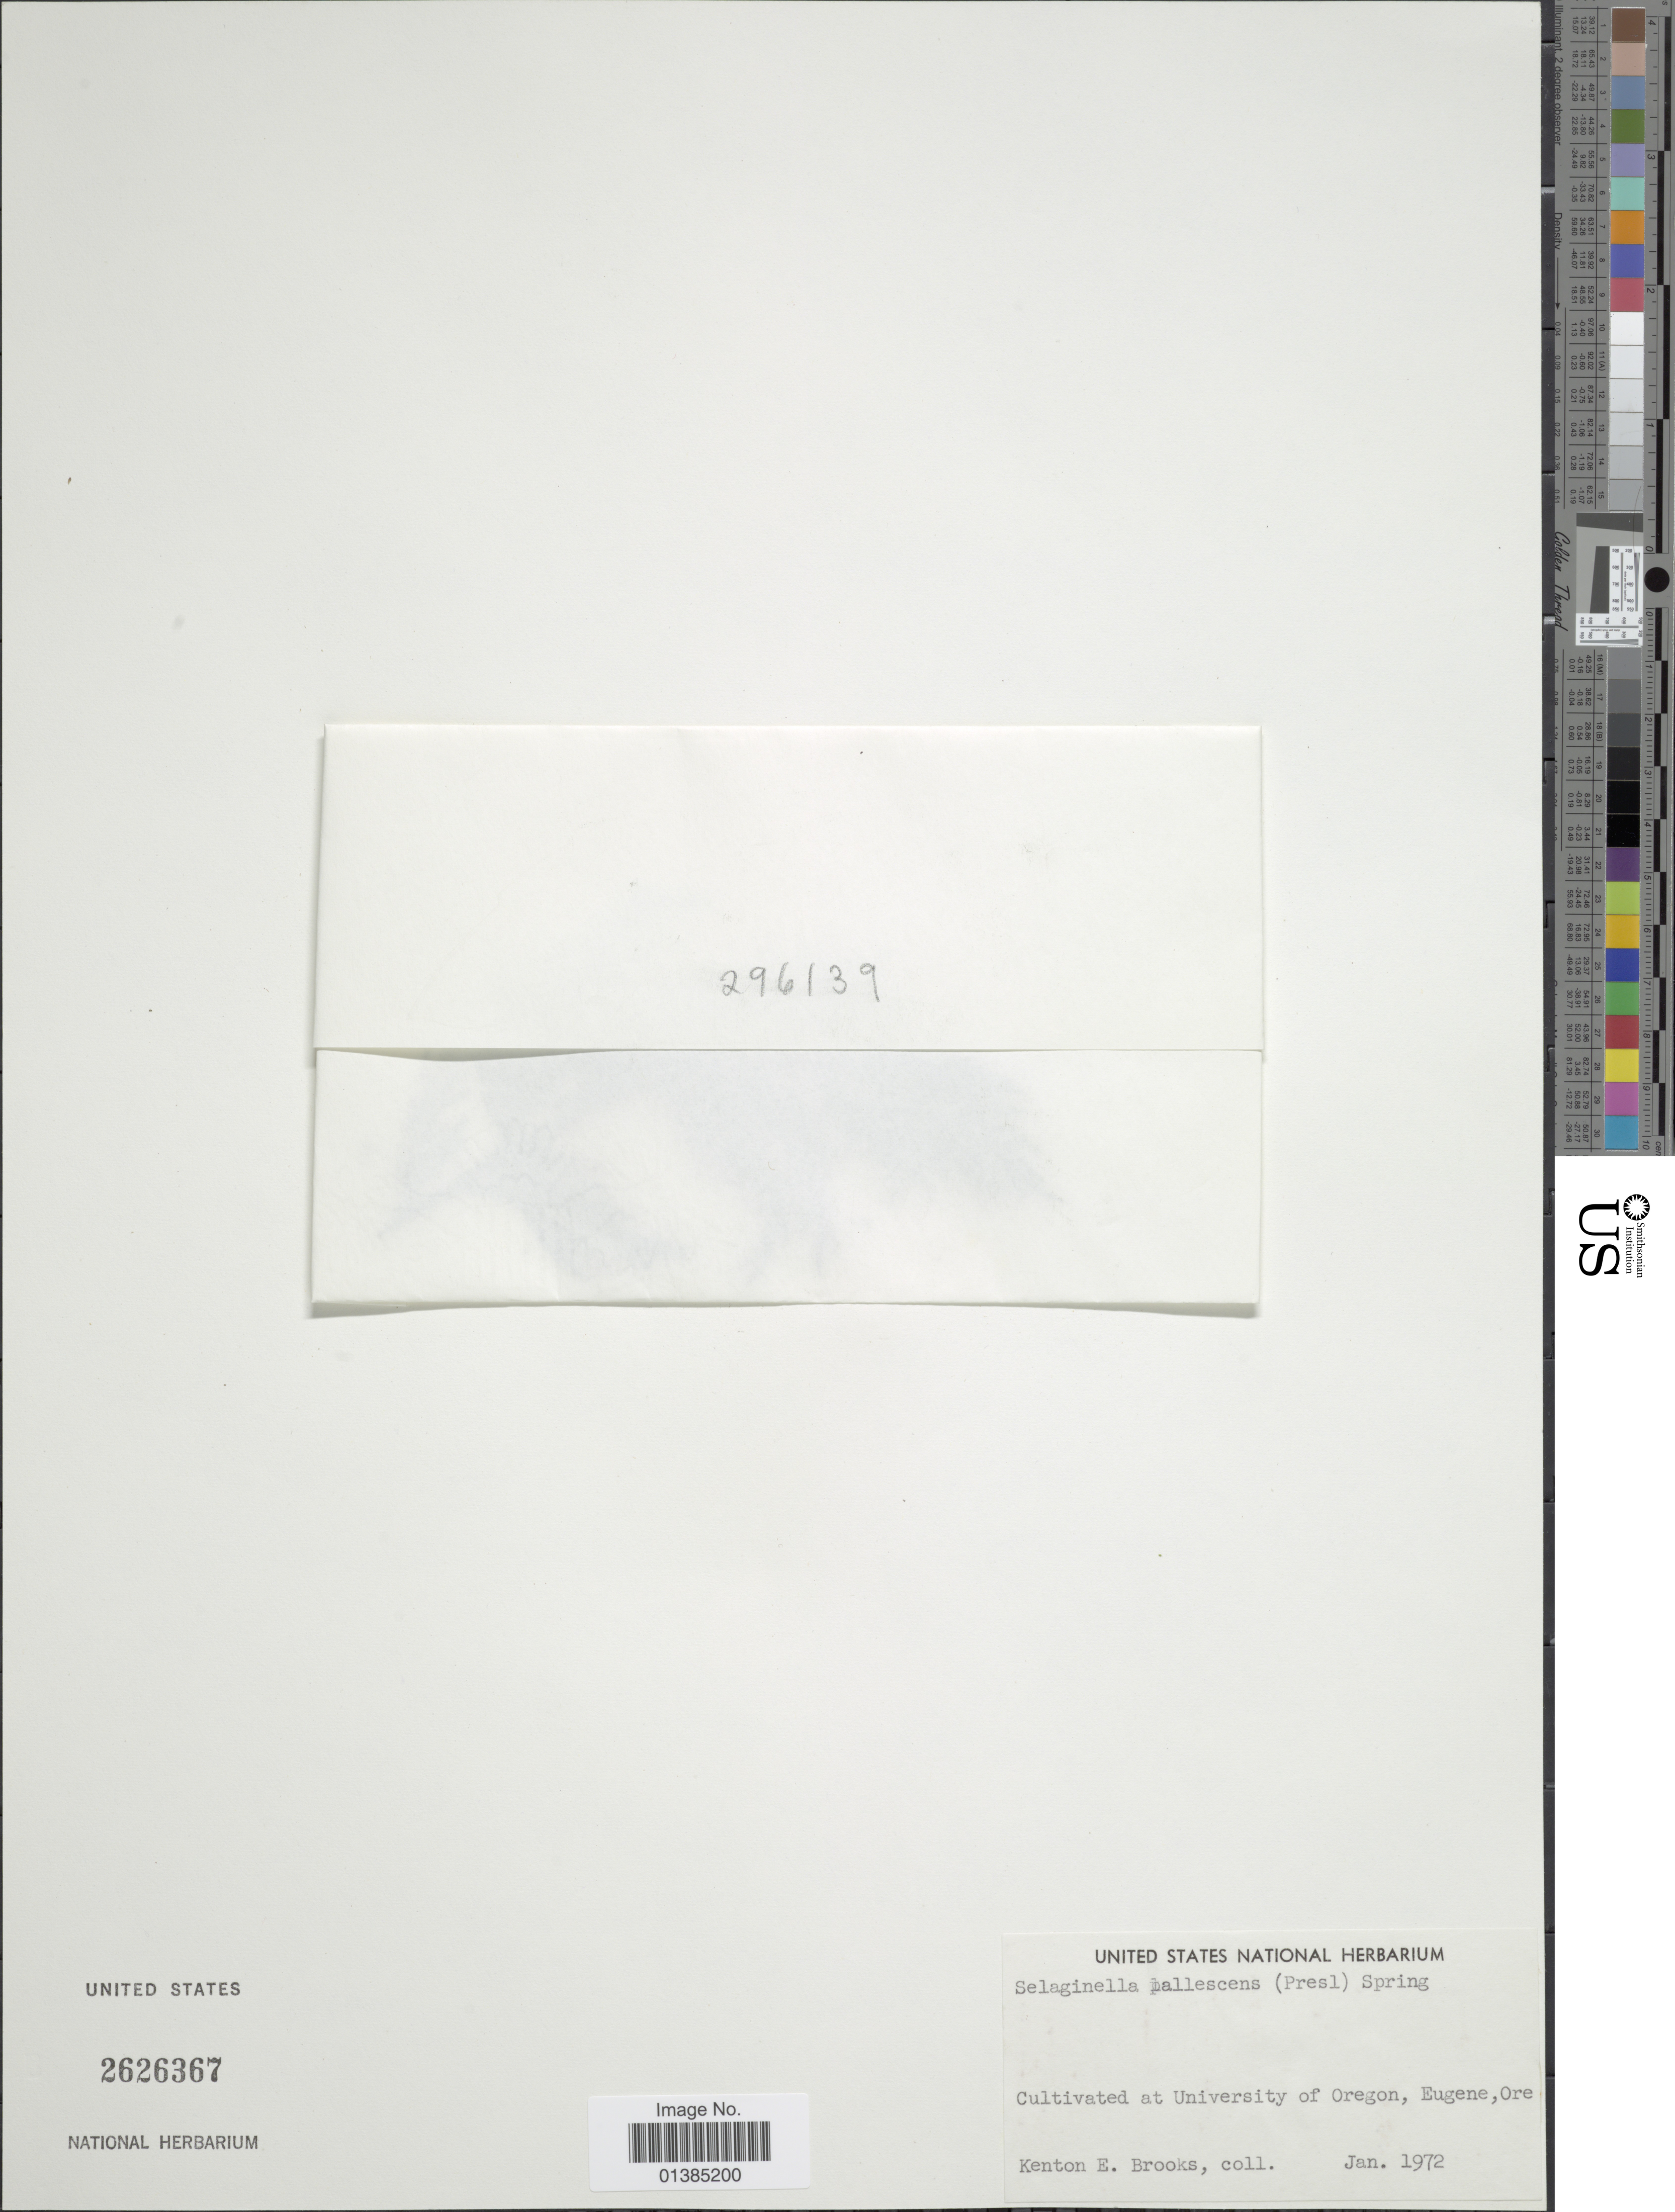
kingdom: Plantae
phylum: Tracheophyta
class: Lycopodiopsida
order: Selaginellales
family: Selaginellaceae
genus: Selaginella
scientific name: Selaginella pallescens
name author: (C. Presl) Spring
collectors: K. Brooks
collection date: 1972-01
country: United States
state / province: Oregon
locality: Cultivated at University of Oregon, Eugene.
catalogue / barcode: US 2626367